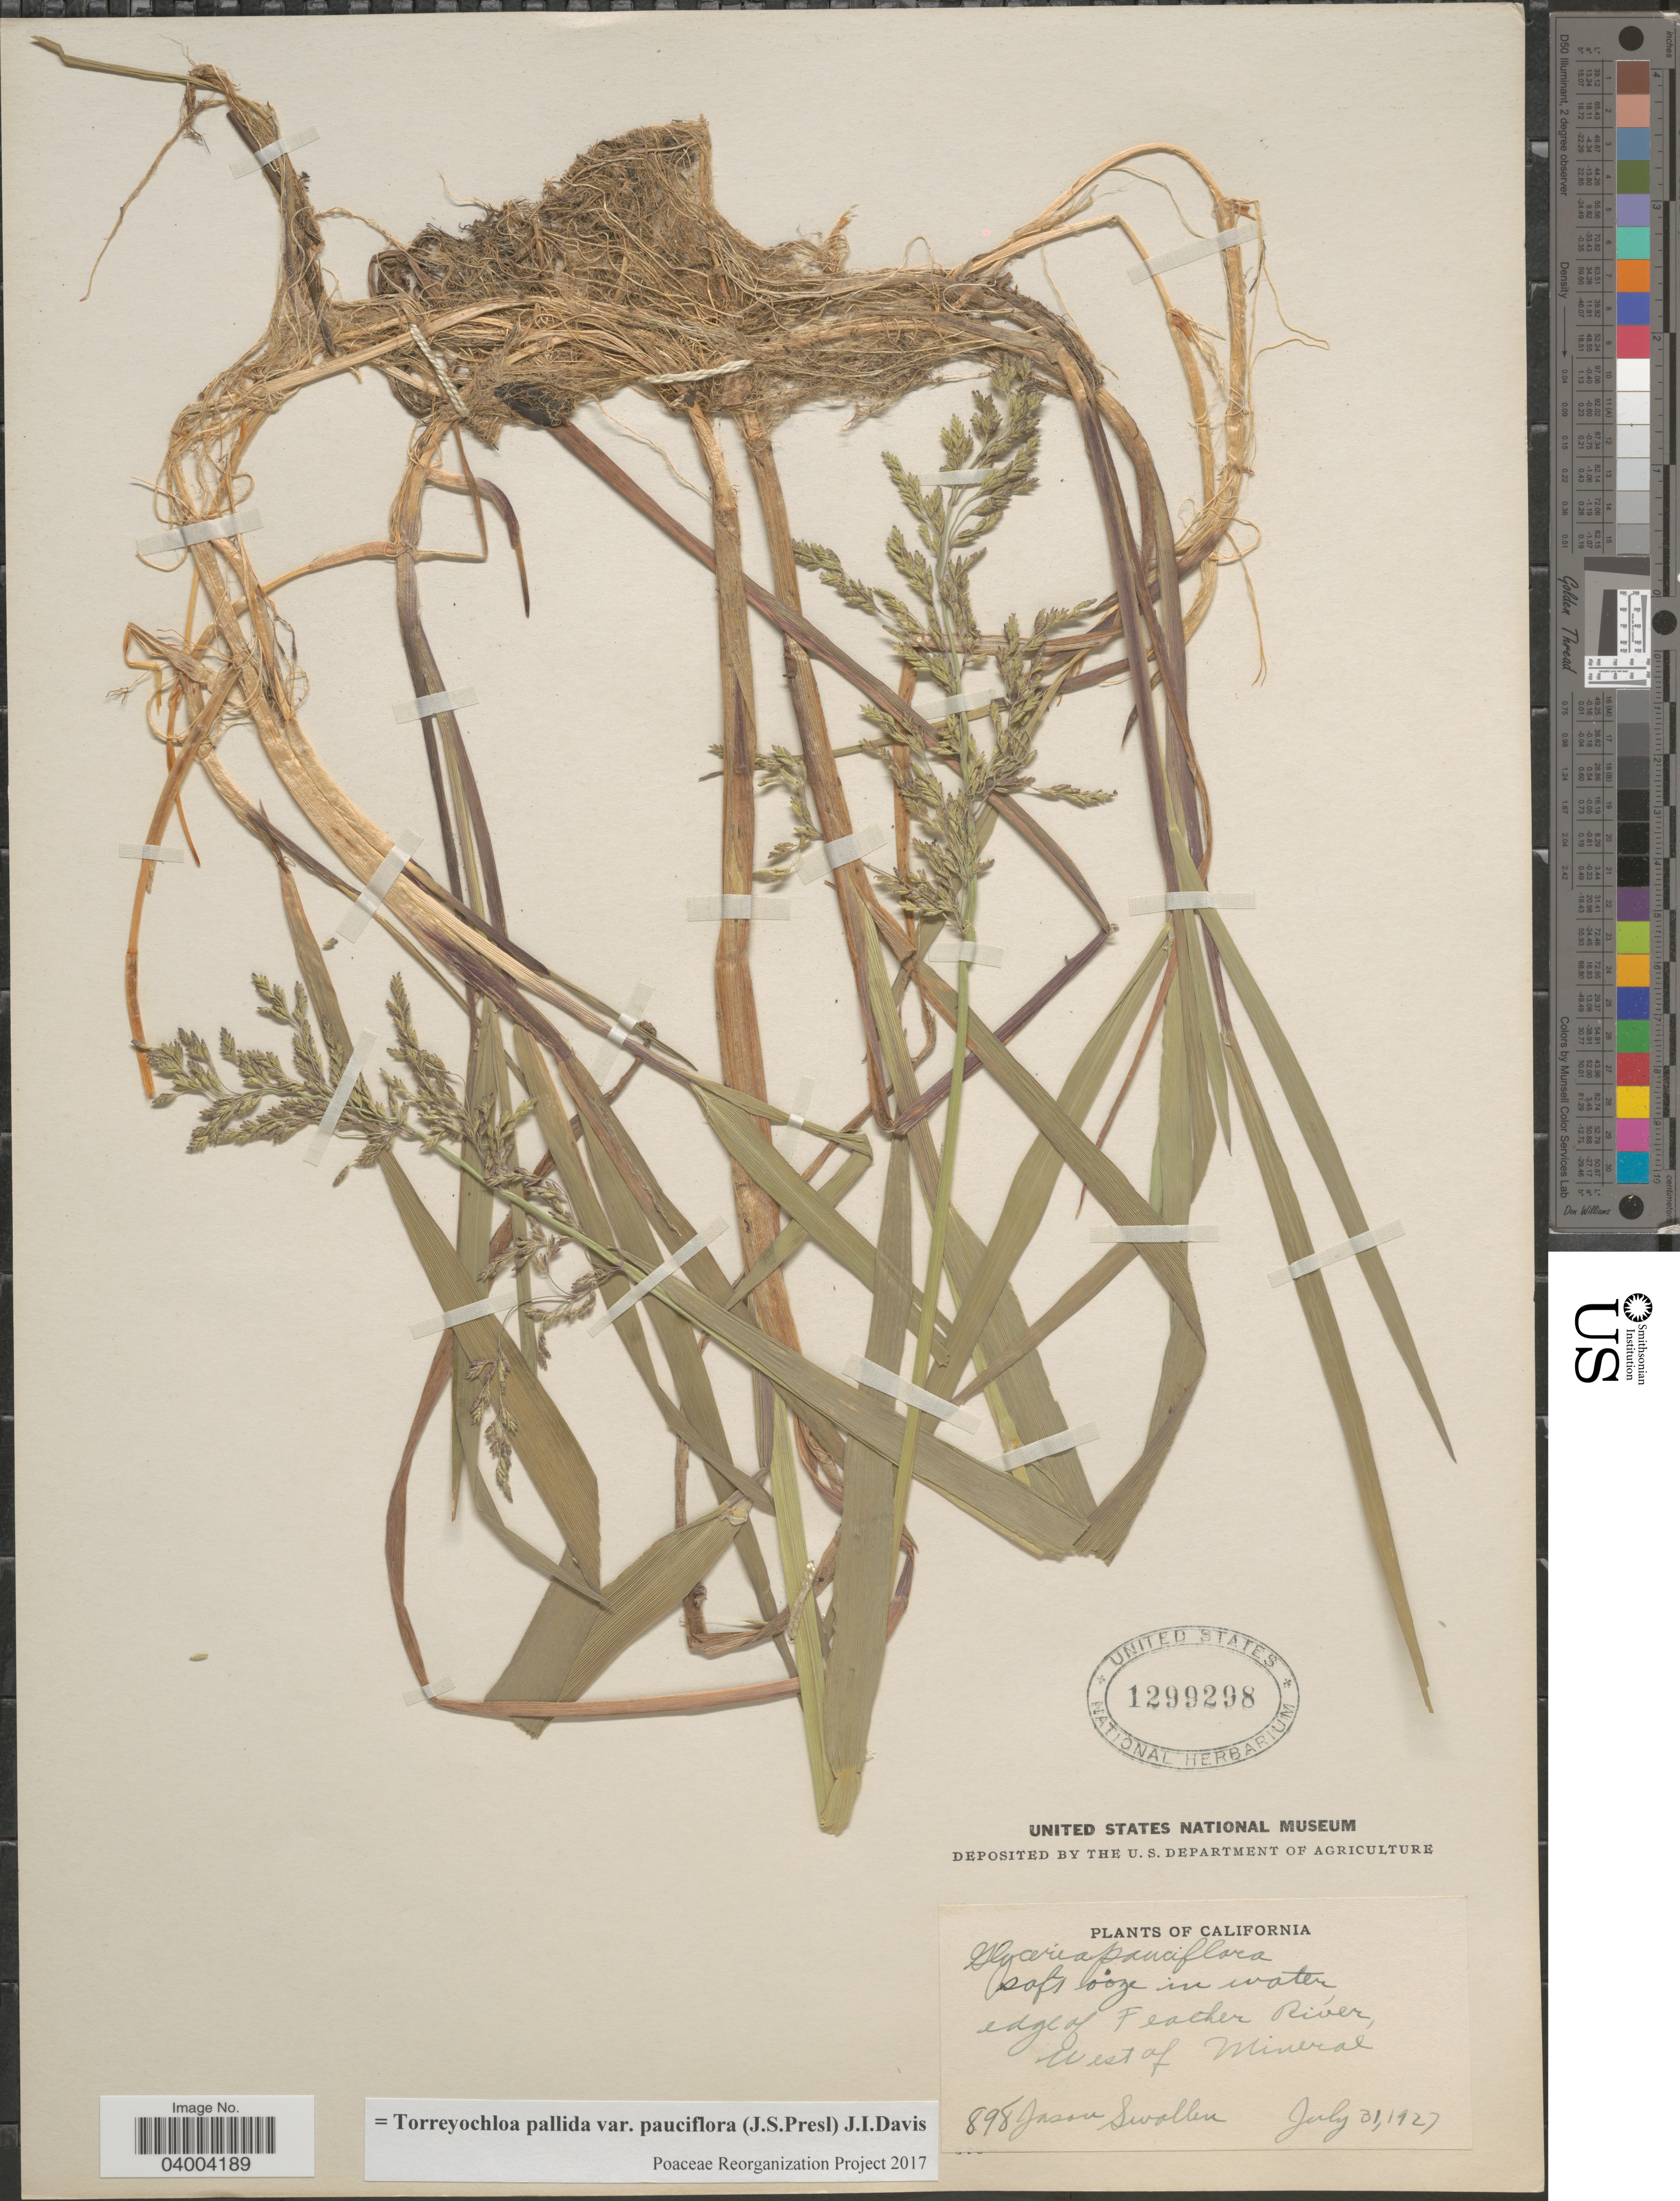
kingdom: Plantae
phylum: Tracheophyta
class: Liliopsida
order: Poales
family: Poaceae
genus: Torreyochloa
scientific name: Torreyochloa pallida var. pauciflora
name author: (J. Presl) J.I. Davis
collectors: J. R. Swallen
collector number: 898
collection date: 1927-07-31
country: United States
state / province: California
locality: Soft ooze in water edge of Feather River, West of Mineral.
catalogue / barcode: US 1299298